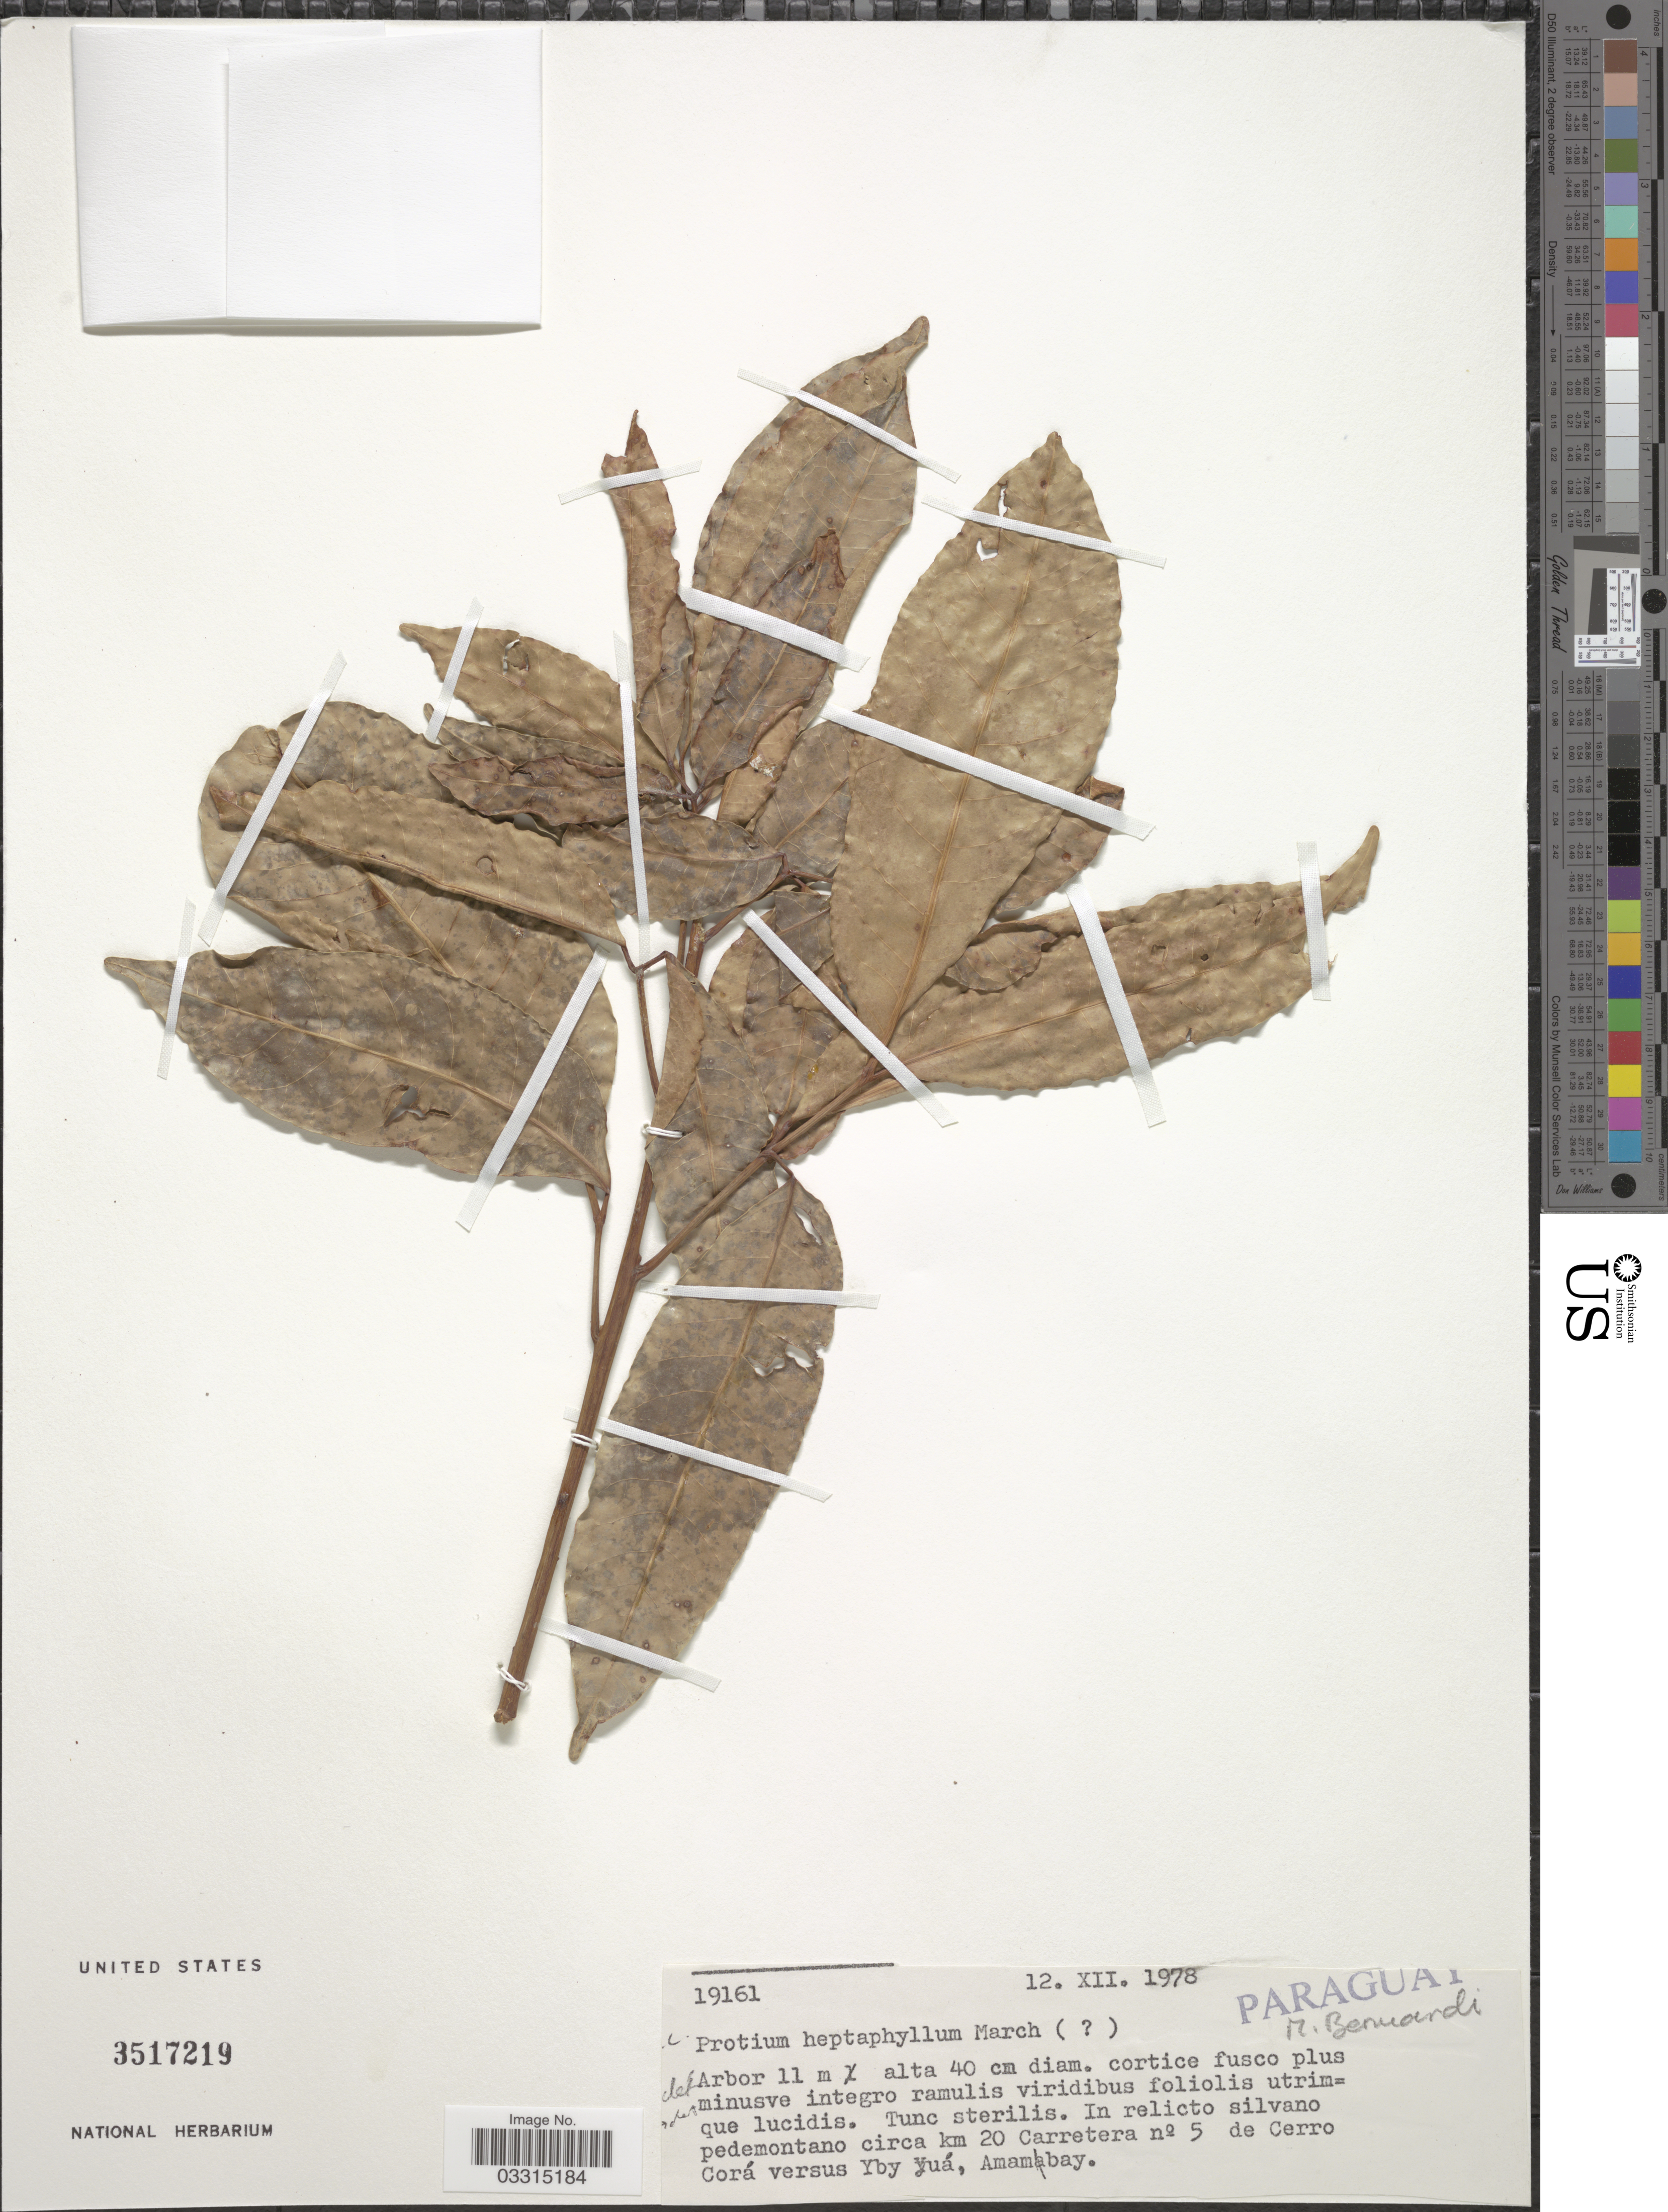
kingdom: Plantae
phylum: Tracheophyta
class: Magnoliopsida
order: Sapindales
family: Burseraceae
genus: Protium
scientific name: Protium heptaphyllum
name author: (Aubl.) Marchand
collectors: M. Bernardi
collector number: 19161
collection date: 1978-12-12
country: Paraguay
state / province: Amambay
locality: Circa km 20 Carretera nº 5 de Cerro Corá versus Yby Yuá.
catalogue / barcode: US 3517219